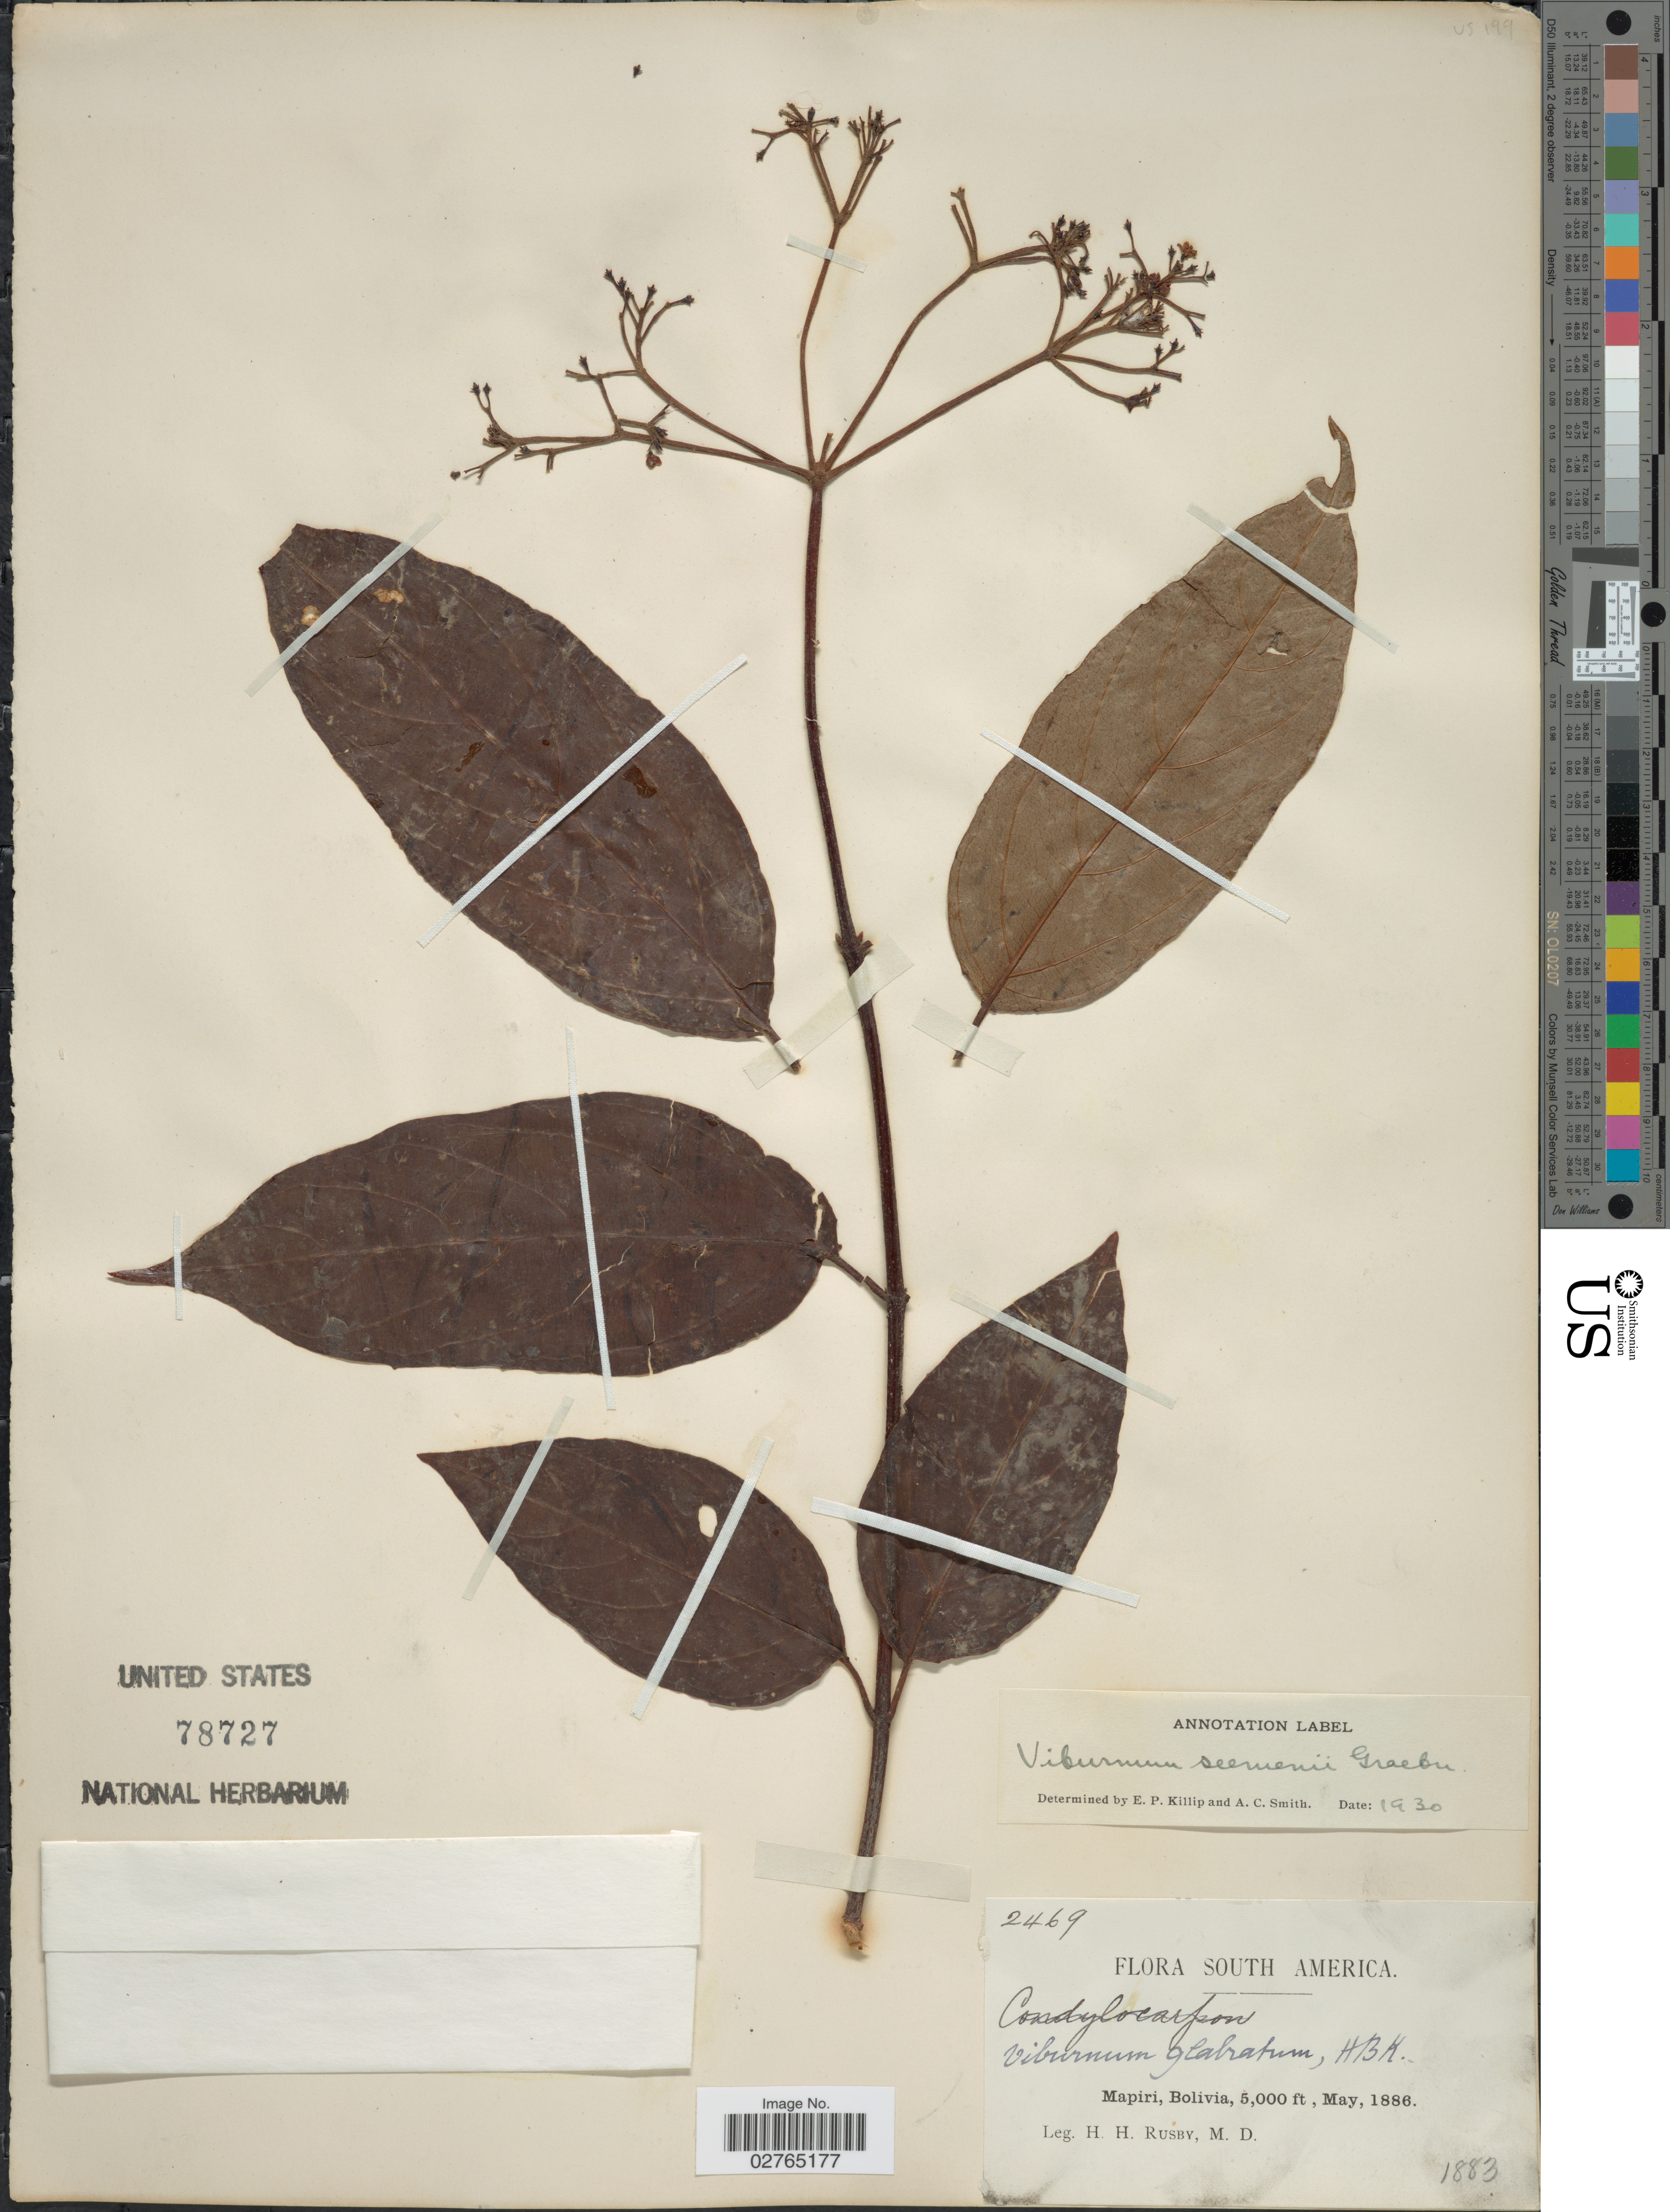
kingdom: Plantae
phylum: Tracheophyta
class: Magnoliopsida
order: Dipsacales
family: Viburnaceae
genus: Viburnum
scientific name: Viburnum seemenii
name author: Graebn. in Urb.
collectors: H. H. Rusby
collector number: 2469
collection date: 1886-05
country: Bolivia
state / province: La Páz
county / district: Larecaja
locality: Mapiri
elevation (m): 1524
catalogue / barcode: US 78727